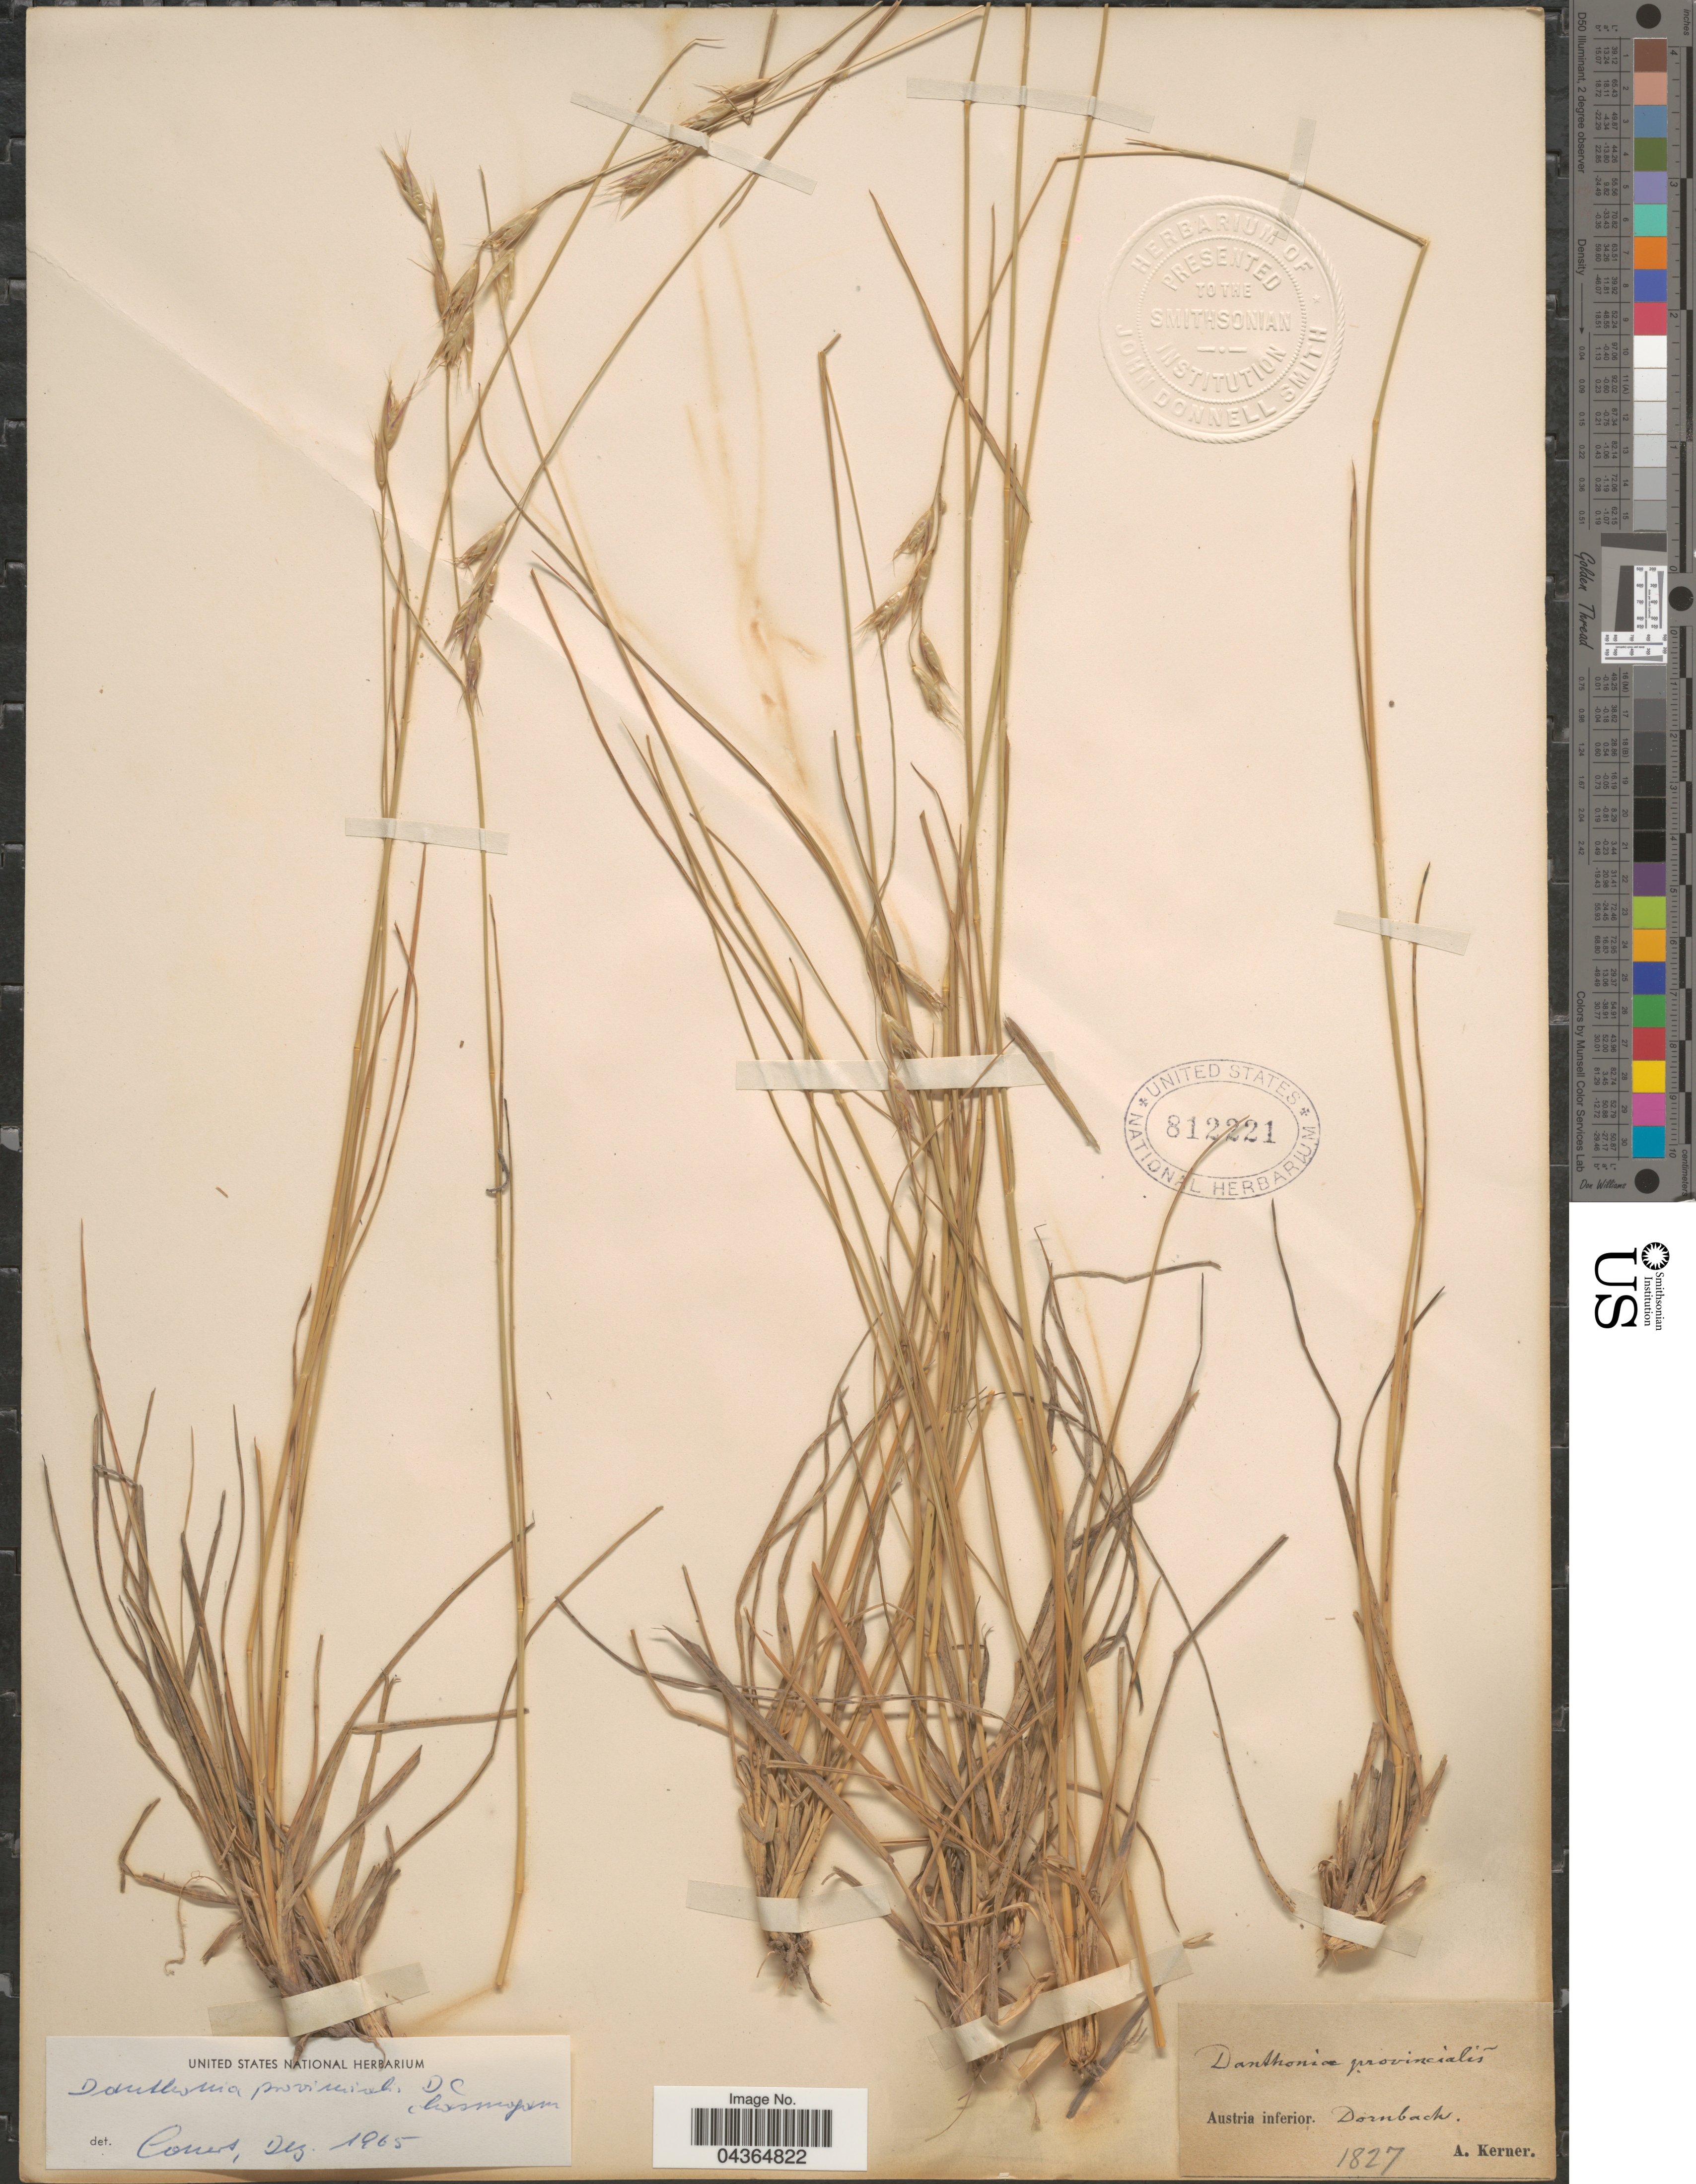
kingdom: Plantae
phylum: Tracheophyta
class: Liliopsida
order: Poales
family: Poaceae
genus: Danthonia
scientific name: Danthonia alpina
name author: Vest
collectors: A. Kerner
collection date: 1827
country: Austria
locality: Austria inferior. Dornbach.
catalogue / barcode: US 812221